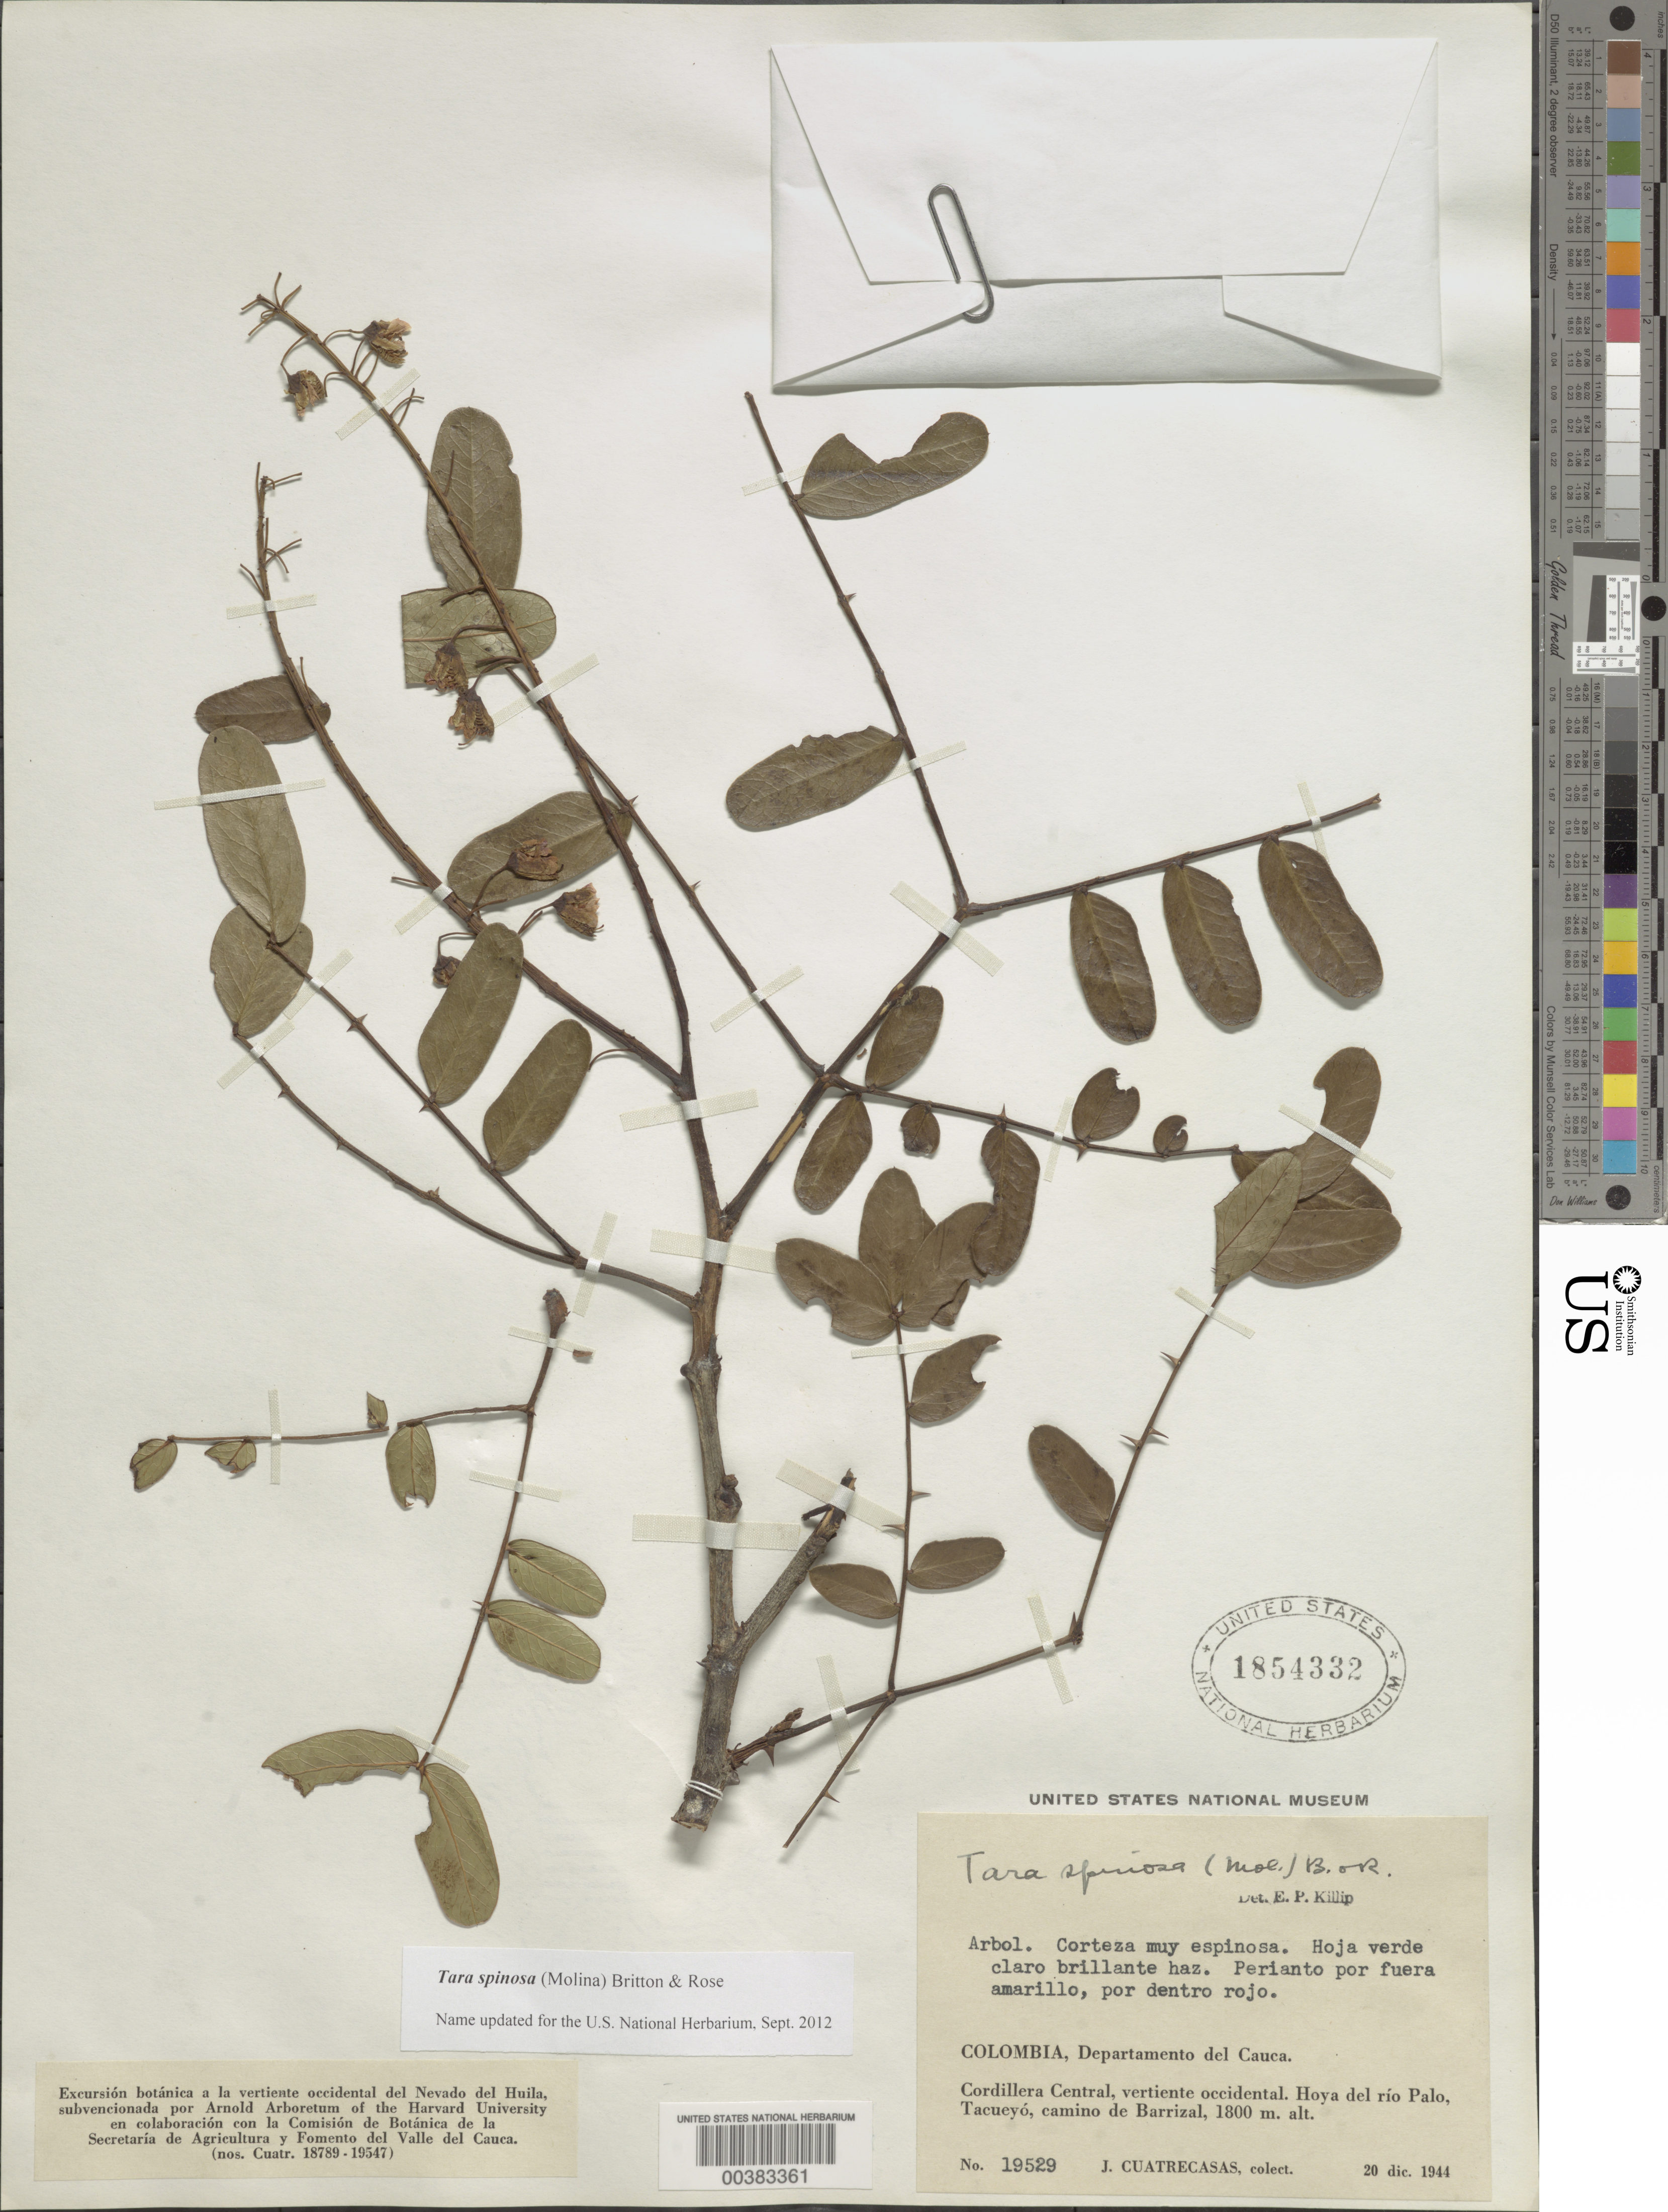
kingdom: Plantae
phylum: Tracheophyta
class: Magnoliopsida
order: Fabales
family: Fabaceae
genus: Tara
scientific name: Tara spinosa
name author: (Molina) Britton & Rose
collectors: J. Cuatrecasas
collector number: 19529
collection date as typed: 20 Dec 1944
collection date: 1944-12-20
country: Colombia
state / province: Cauca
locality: Cordillera Central, Vertiente Occidental; Hoya del Rio Palo, Tacueyo, Camino de Barrizal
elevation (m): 1800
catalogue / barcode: US 1854332